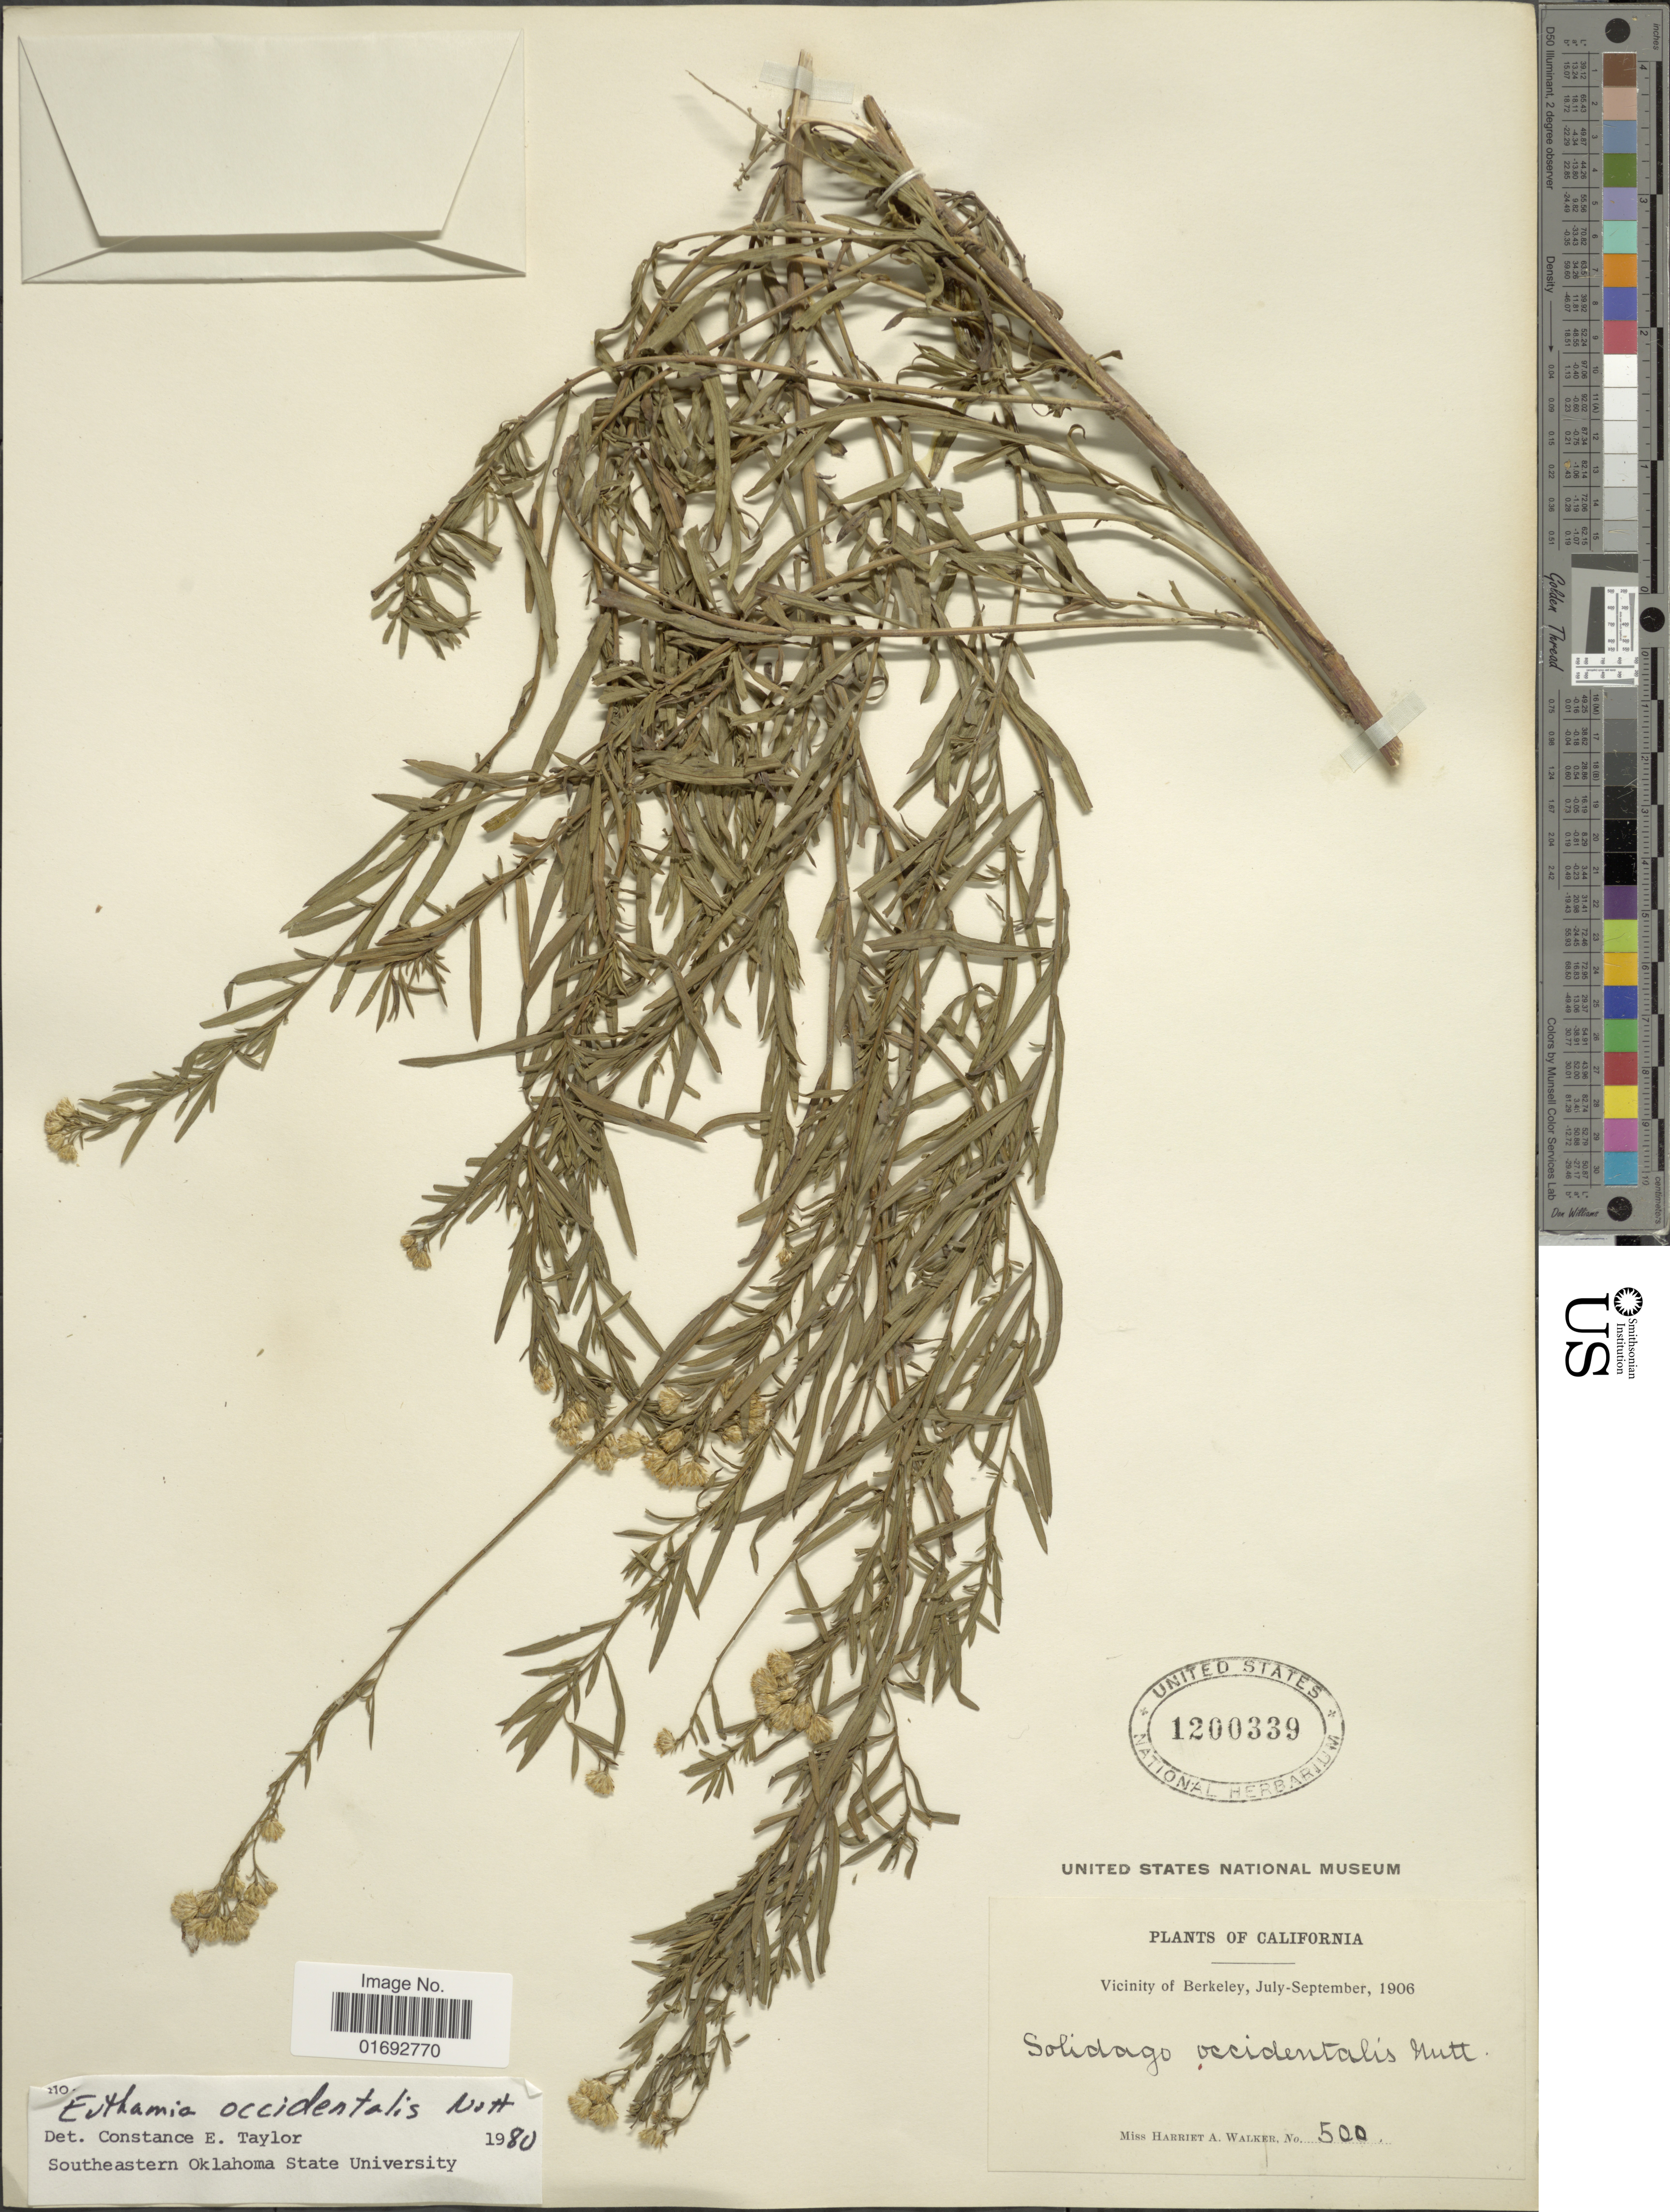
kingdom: Plantae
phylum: Tracheophyta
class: Magnoliopsida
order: Asterales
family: Asteraceae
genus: Euthamia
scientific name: Euthamia occidentalis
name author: Nutt.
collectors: H. Walker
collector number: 500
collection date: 1906-07/1906-09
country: United States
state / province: California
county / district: Alameda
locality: Vicinity of Berkeley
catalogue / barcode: US 1200339